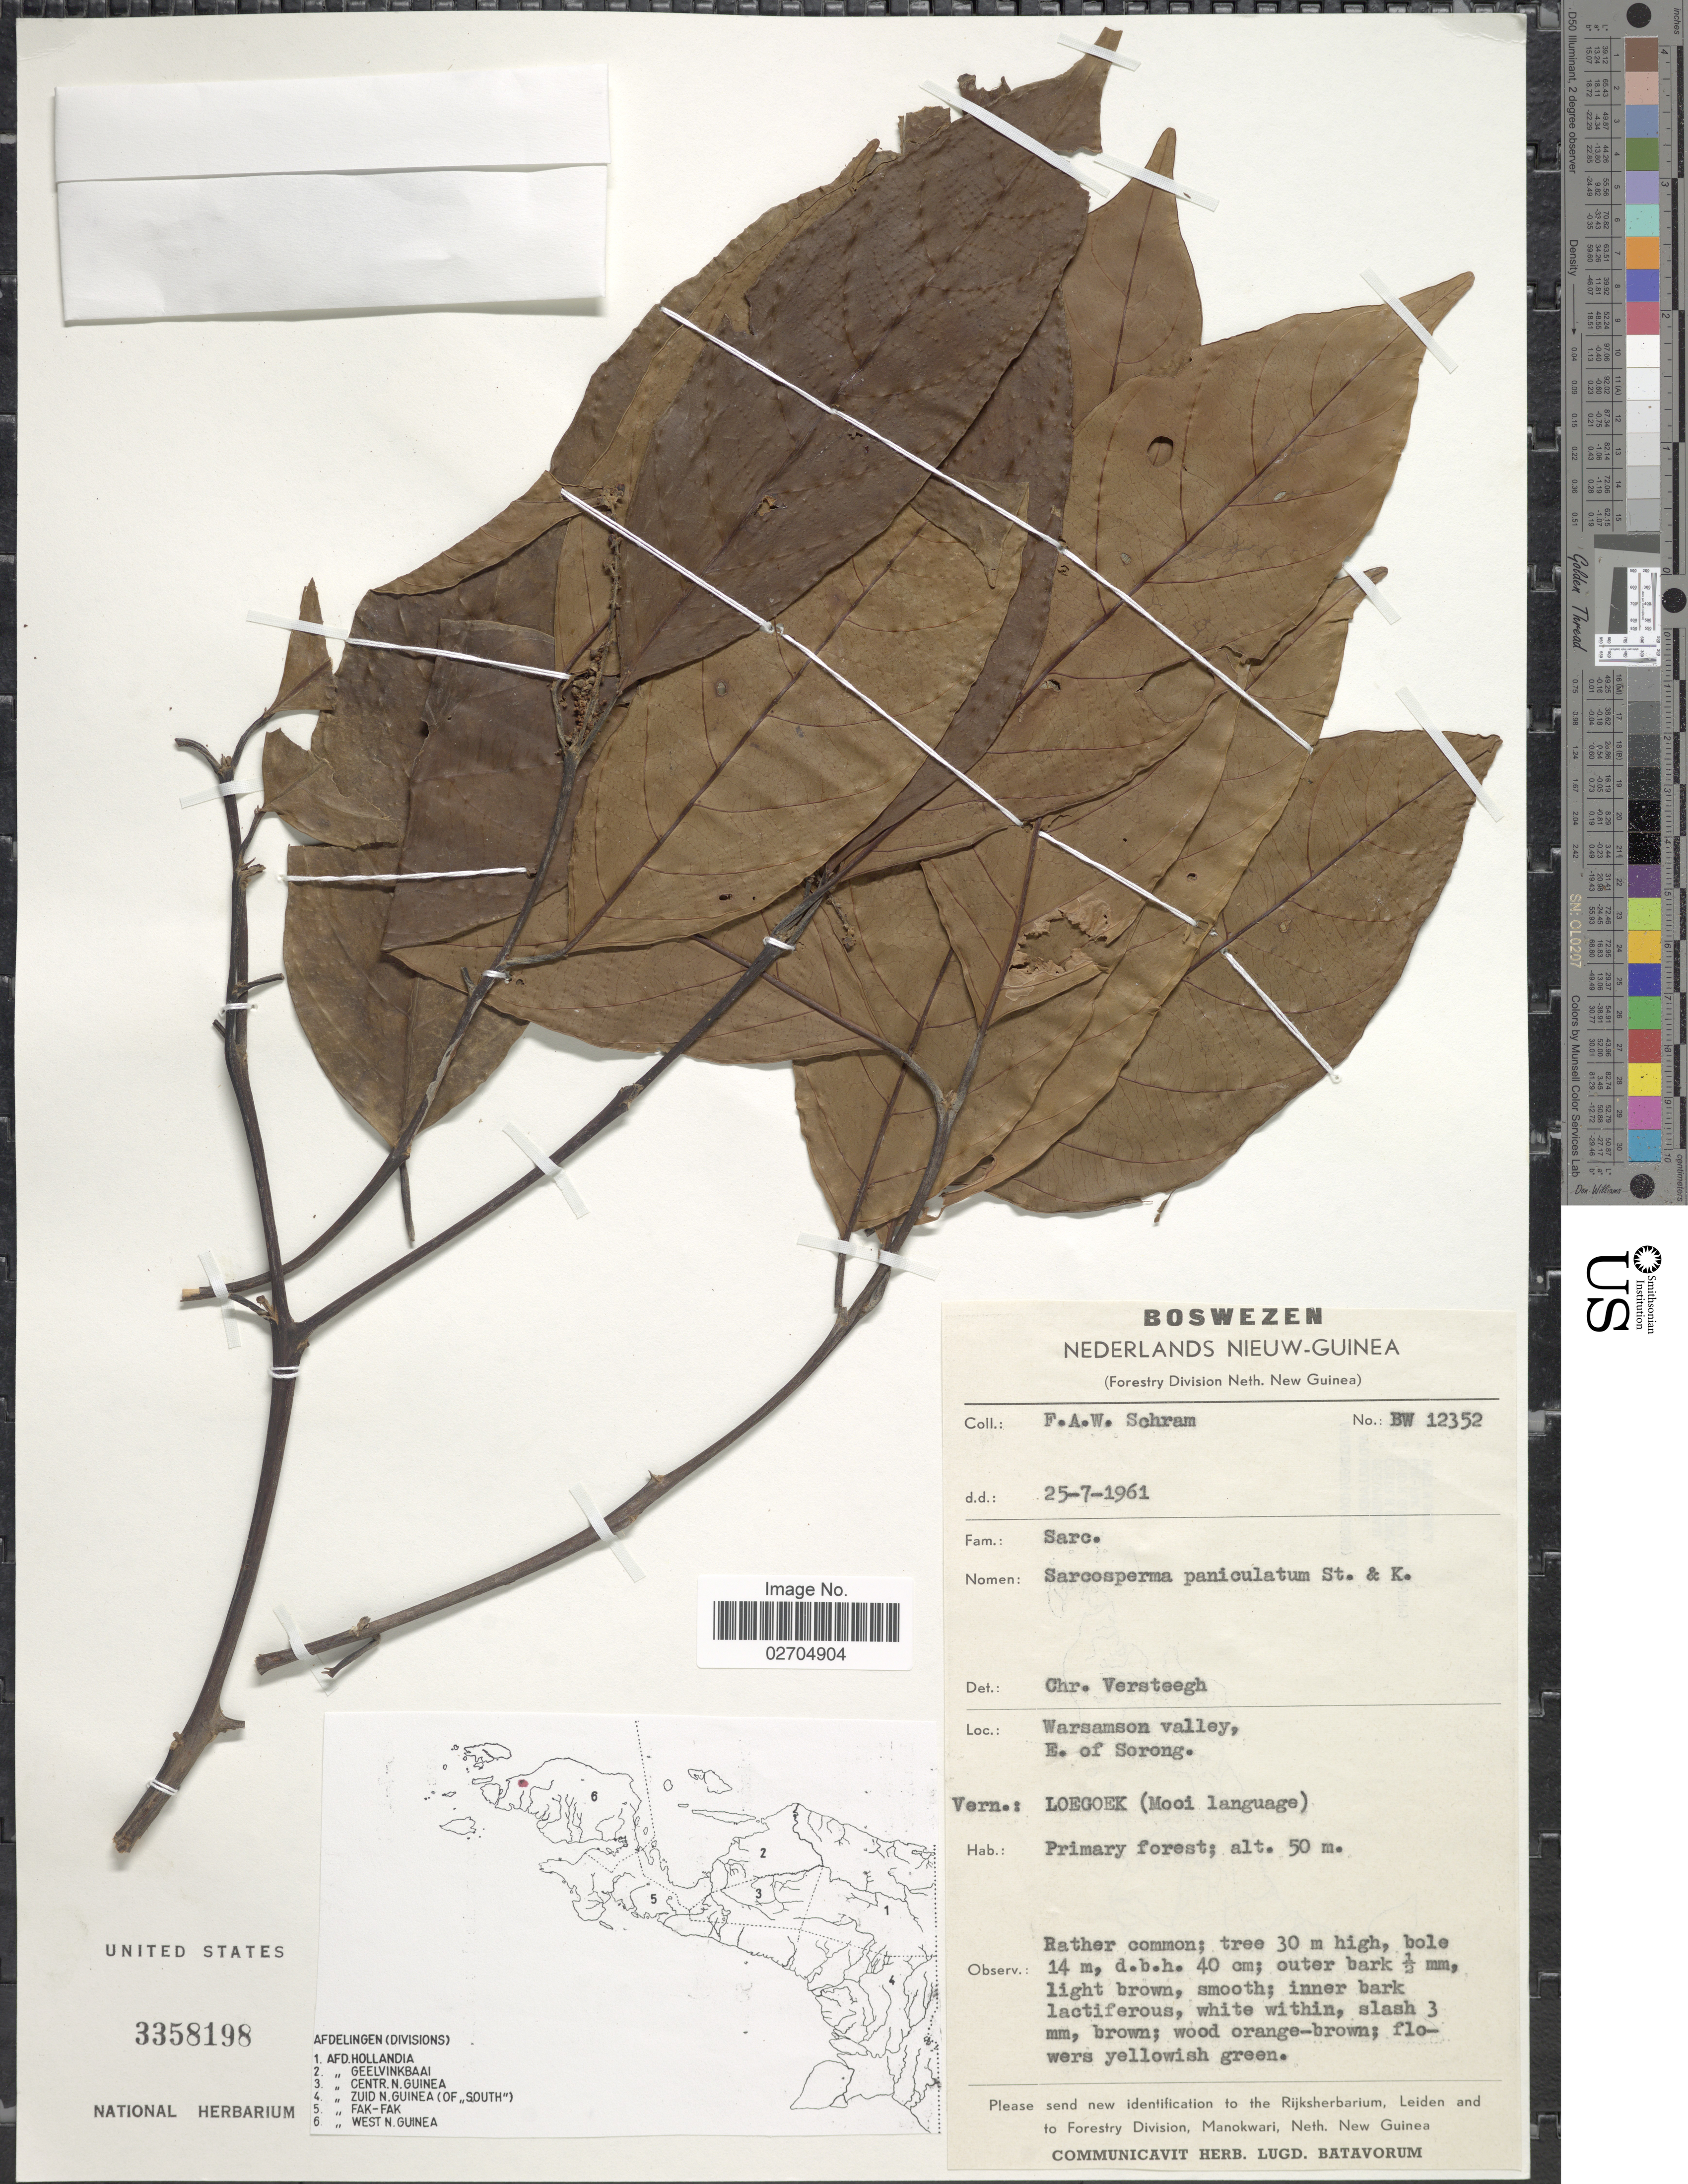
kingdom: Plantae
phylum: Tracheophyta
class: Magnoliopsida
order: Ericales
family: Sapotaceae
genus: Sarcosperma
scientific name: Sarcosperma paniculatum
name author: (R.M. King) Staph. & R.M. King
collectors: F.A.W. Schram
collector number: BW 12352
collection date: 1961-07-25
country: Indonesia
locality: Nederlands Nieuw-Guinea. Warsamson valley, E. of Sorong.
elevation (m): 50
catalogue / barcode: US 3358198